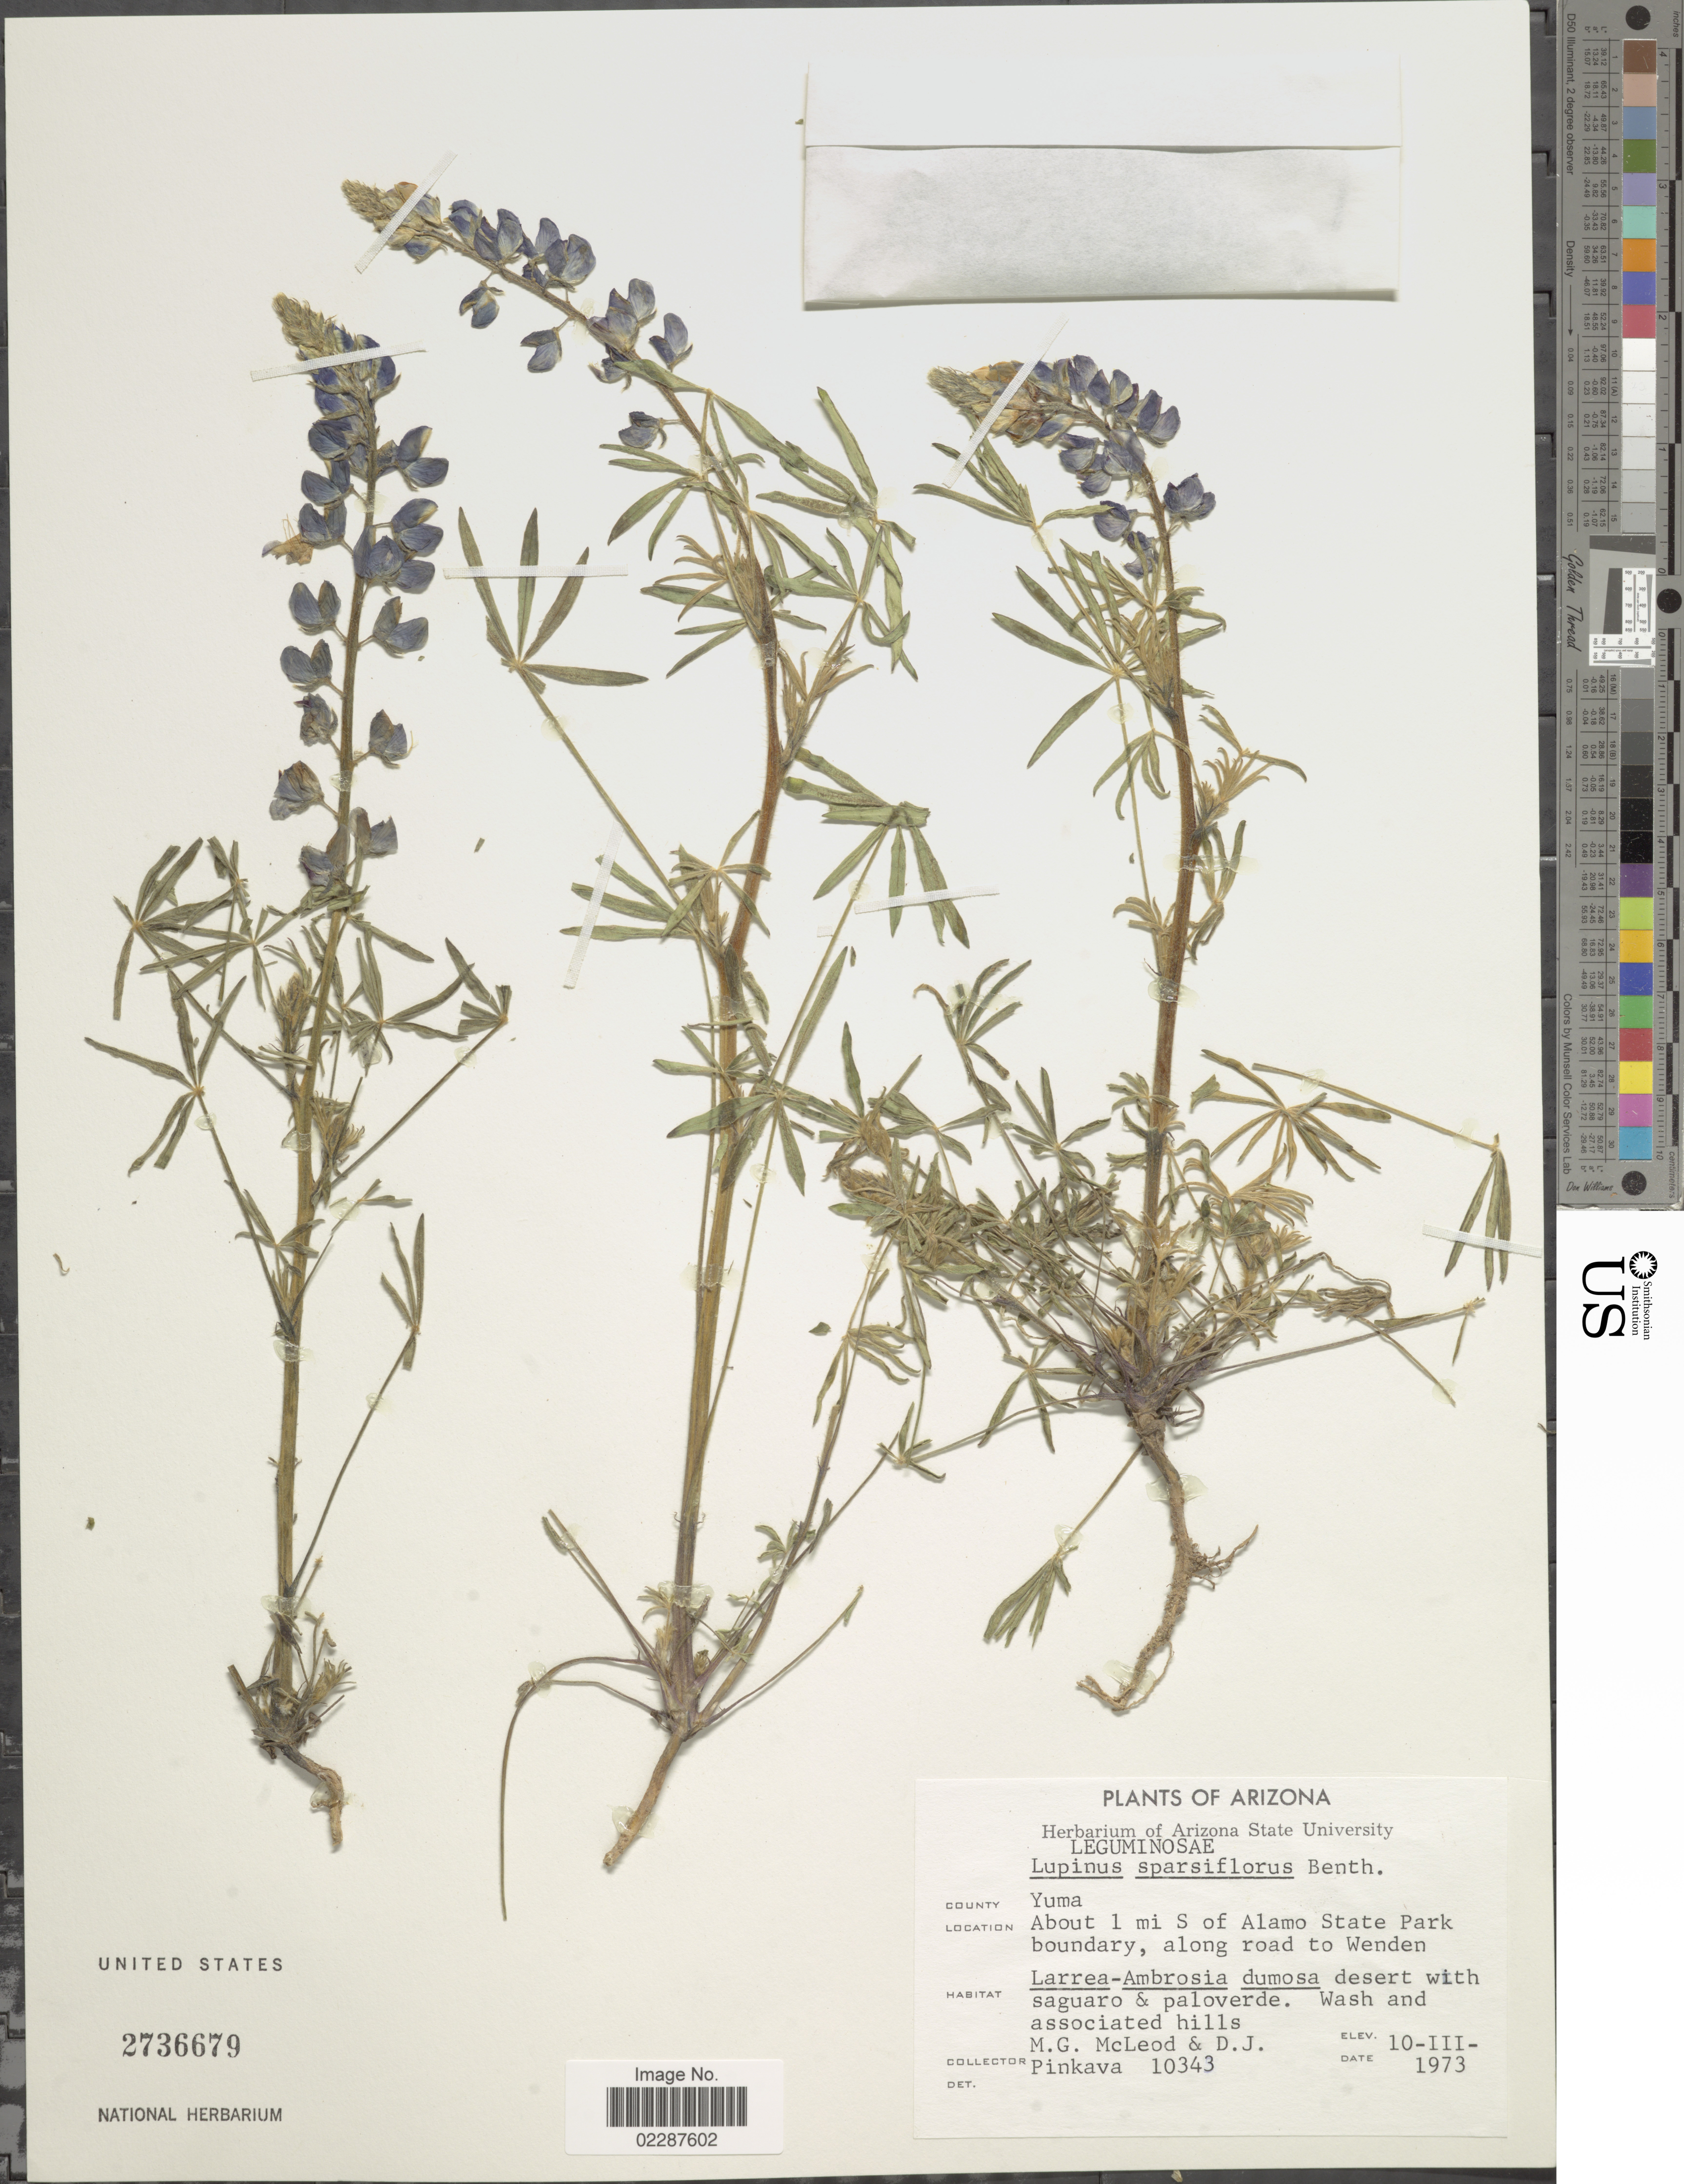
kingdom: Plantae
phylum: Tracheophyta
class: Magnoliopsida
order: Fabales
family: Fabaceae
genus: Lupinus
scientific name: Lupinus sparsiflorus subsp. sparsiflorus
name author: Benth.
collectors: M. McLeod & D. J. Pinkava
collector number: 10343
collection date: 1973-03-10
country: United States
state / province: Arizona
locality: County Yuma, About 1 mi S of Alamo State Park boundary, along road to Wenden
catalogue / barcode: US 2736679